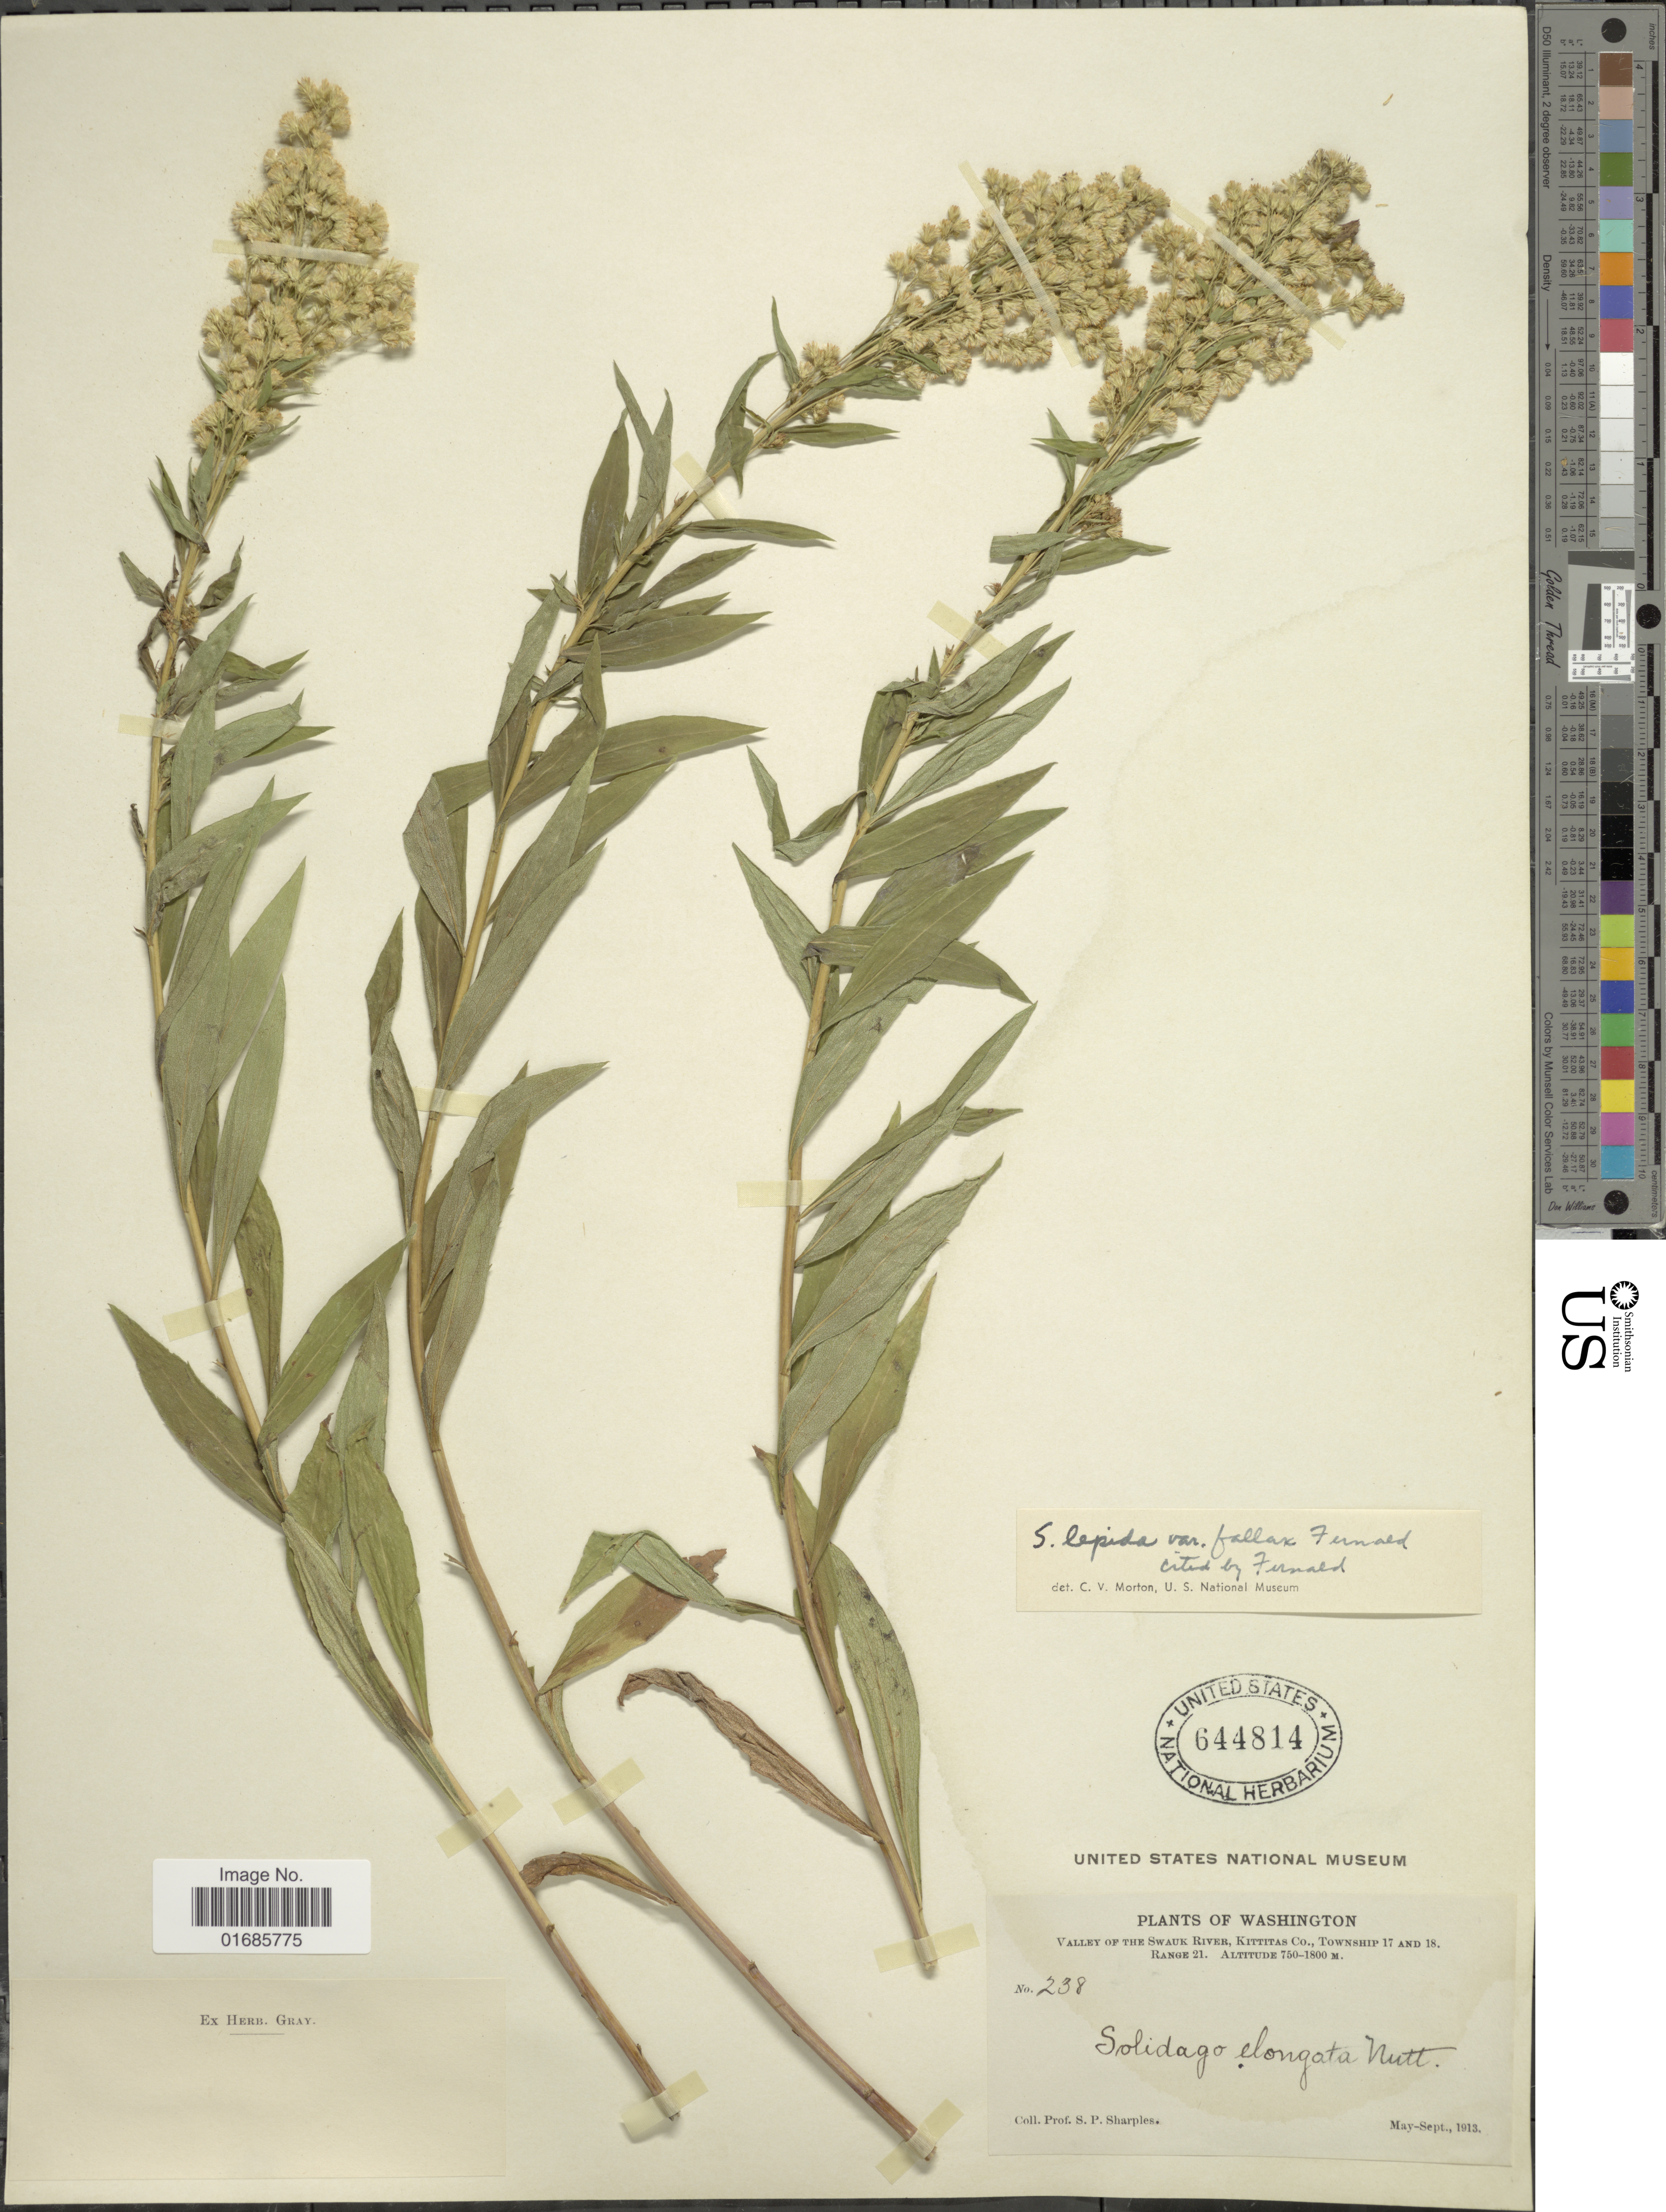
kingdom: Plantae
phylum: Tracheophyta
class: Magnoliopsida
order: Asterales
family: Asteraceae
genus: Solidago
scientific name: Solidago canadensis var. salebrosa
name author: (Piper) M.E. Jones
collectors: S. Sharples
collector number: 238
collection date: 1913-05/1913-09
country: United States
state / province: Washington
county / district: Kittitas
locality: Valley of the Swauk River, Kittitas Co., Township 17 and 18, Range 21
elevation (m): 750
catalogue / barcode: US 644814